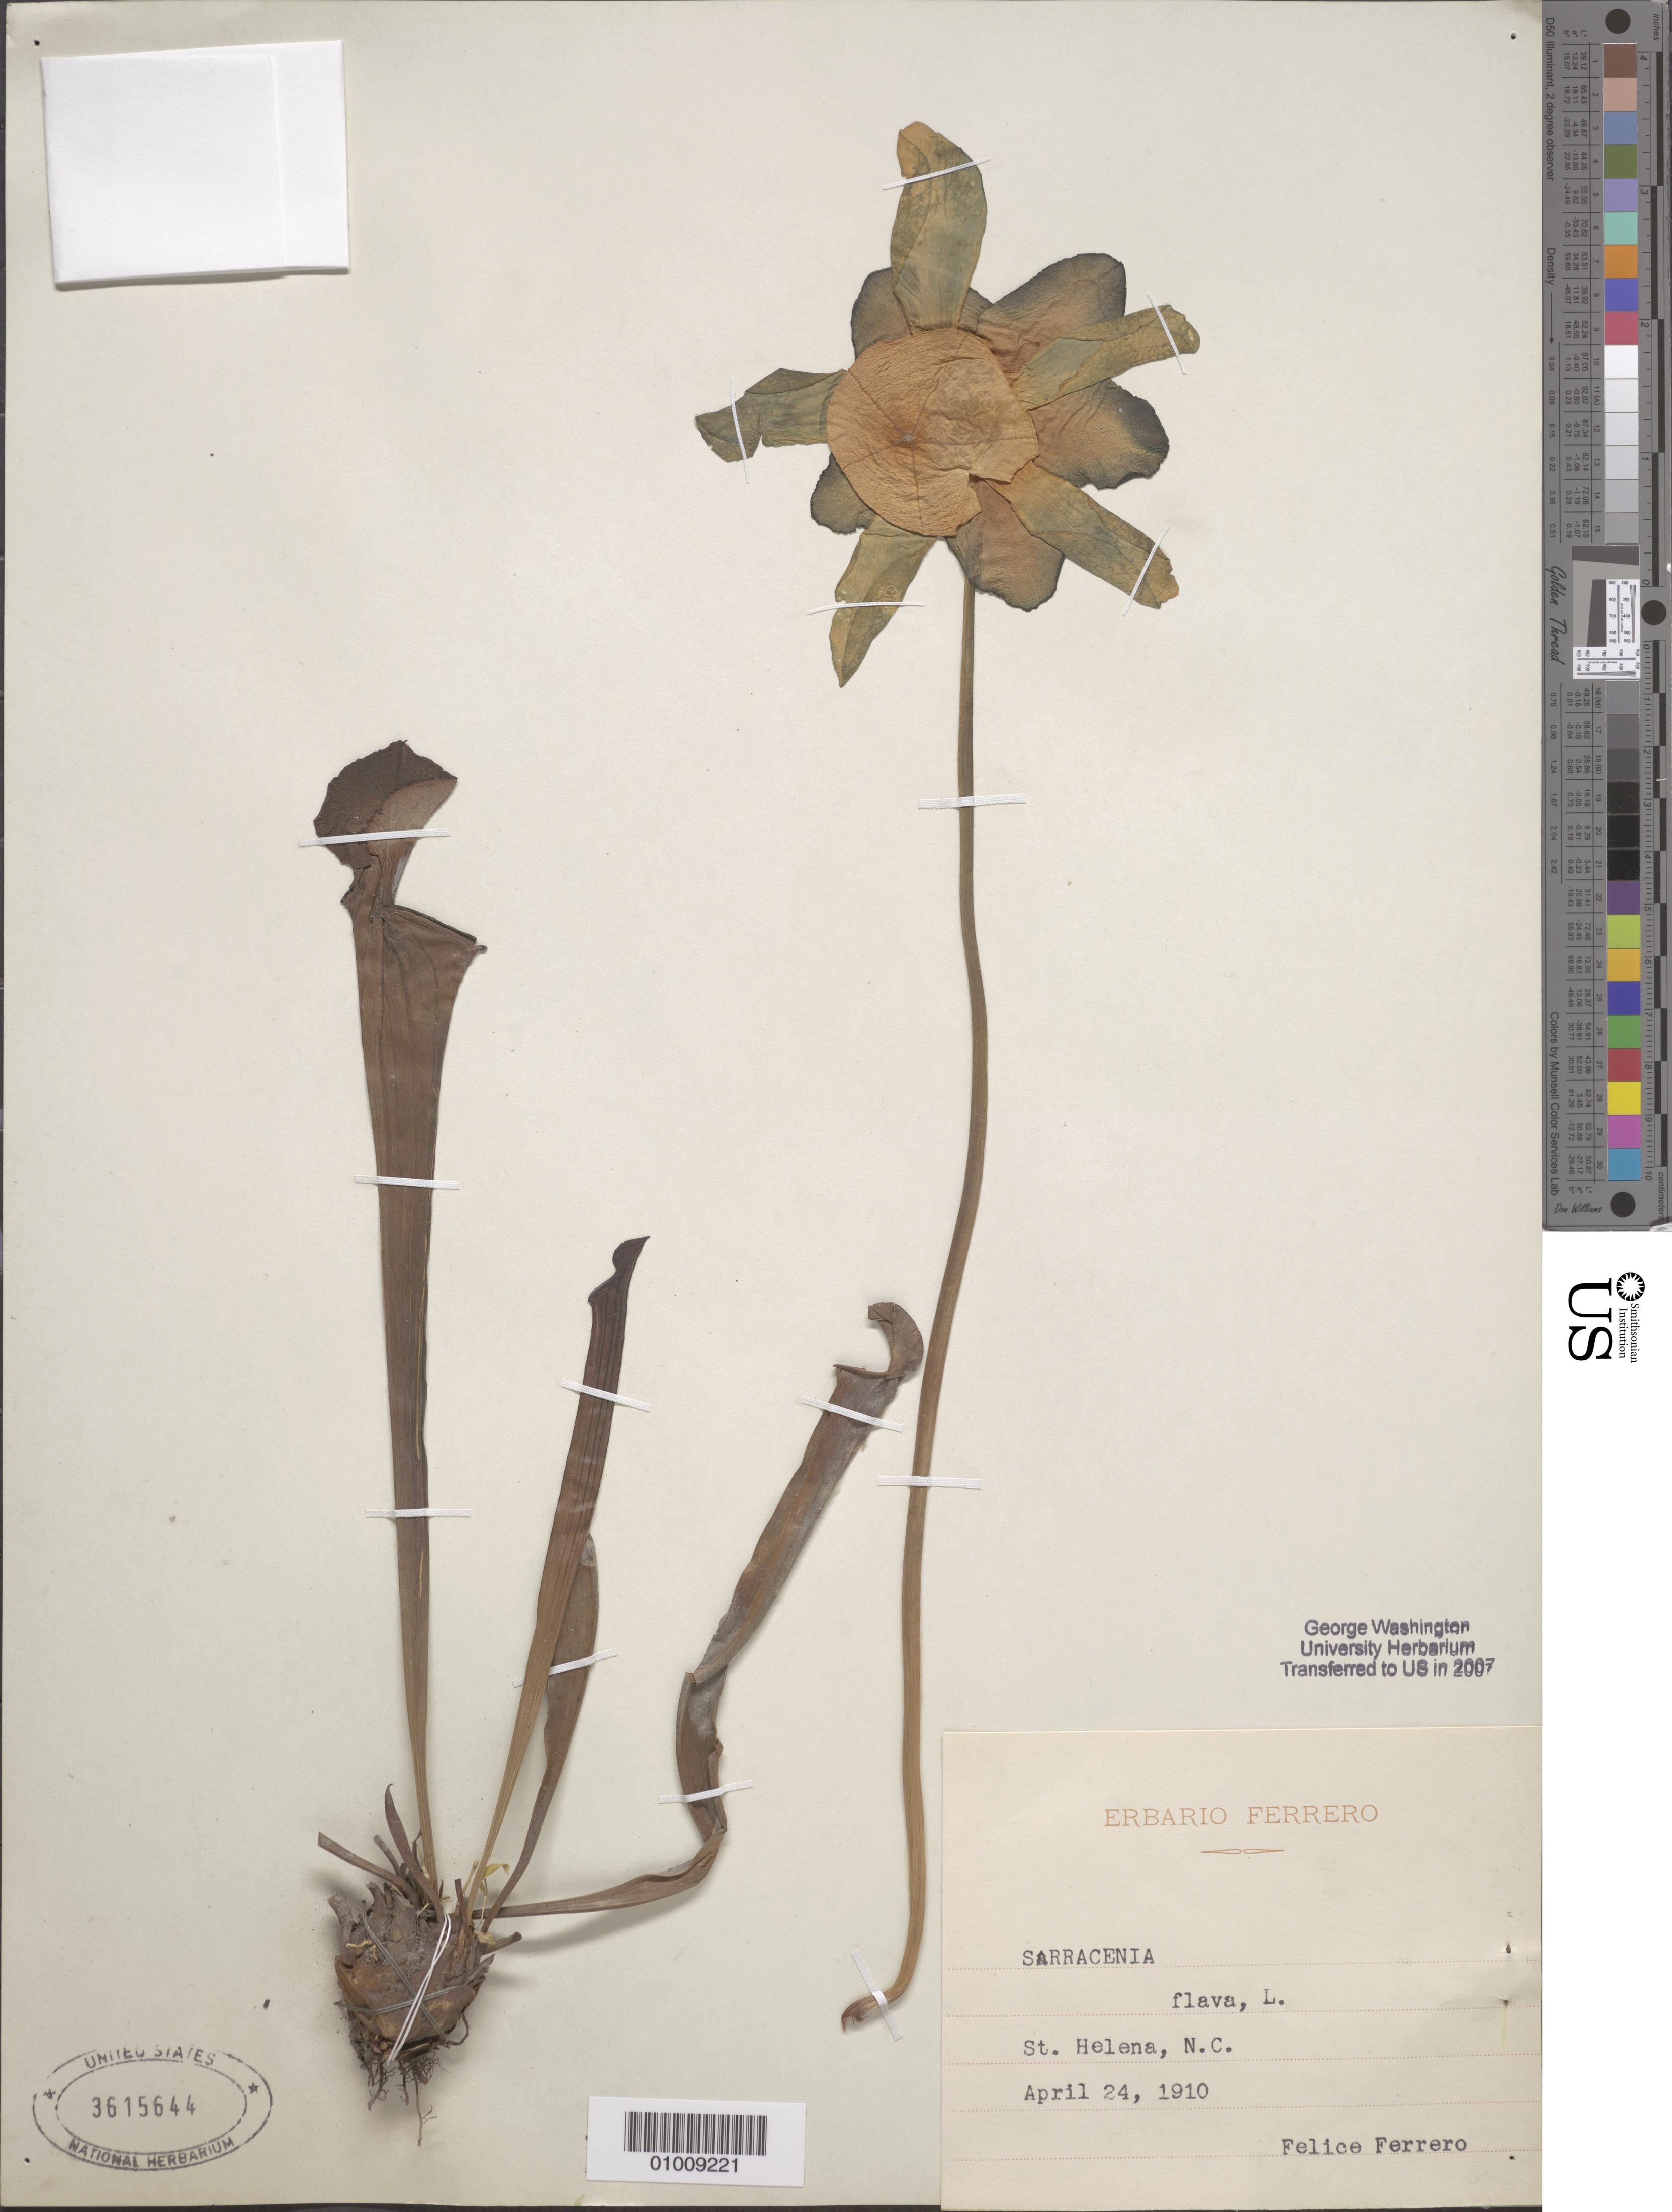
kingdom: Plantae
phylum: Tracheophyta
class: Magnoliopsida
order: Ericales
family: Sarraceniaceae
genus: Sarracenia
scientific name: Sarracenia flava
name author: L.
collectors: F. Ferrero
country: United States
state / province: North Carolina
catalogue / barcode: US 3615644